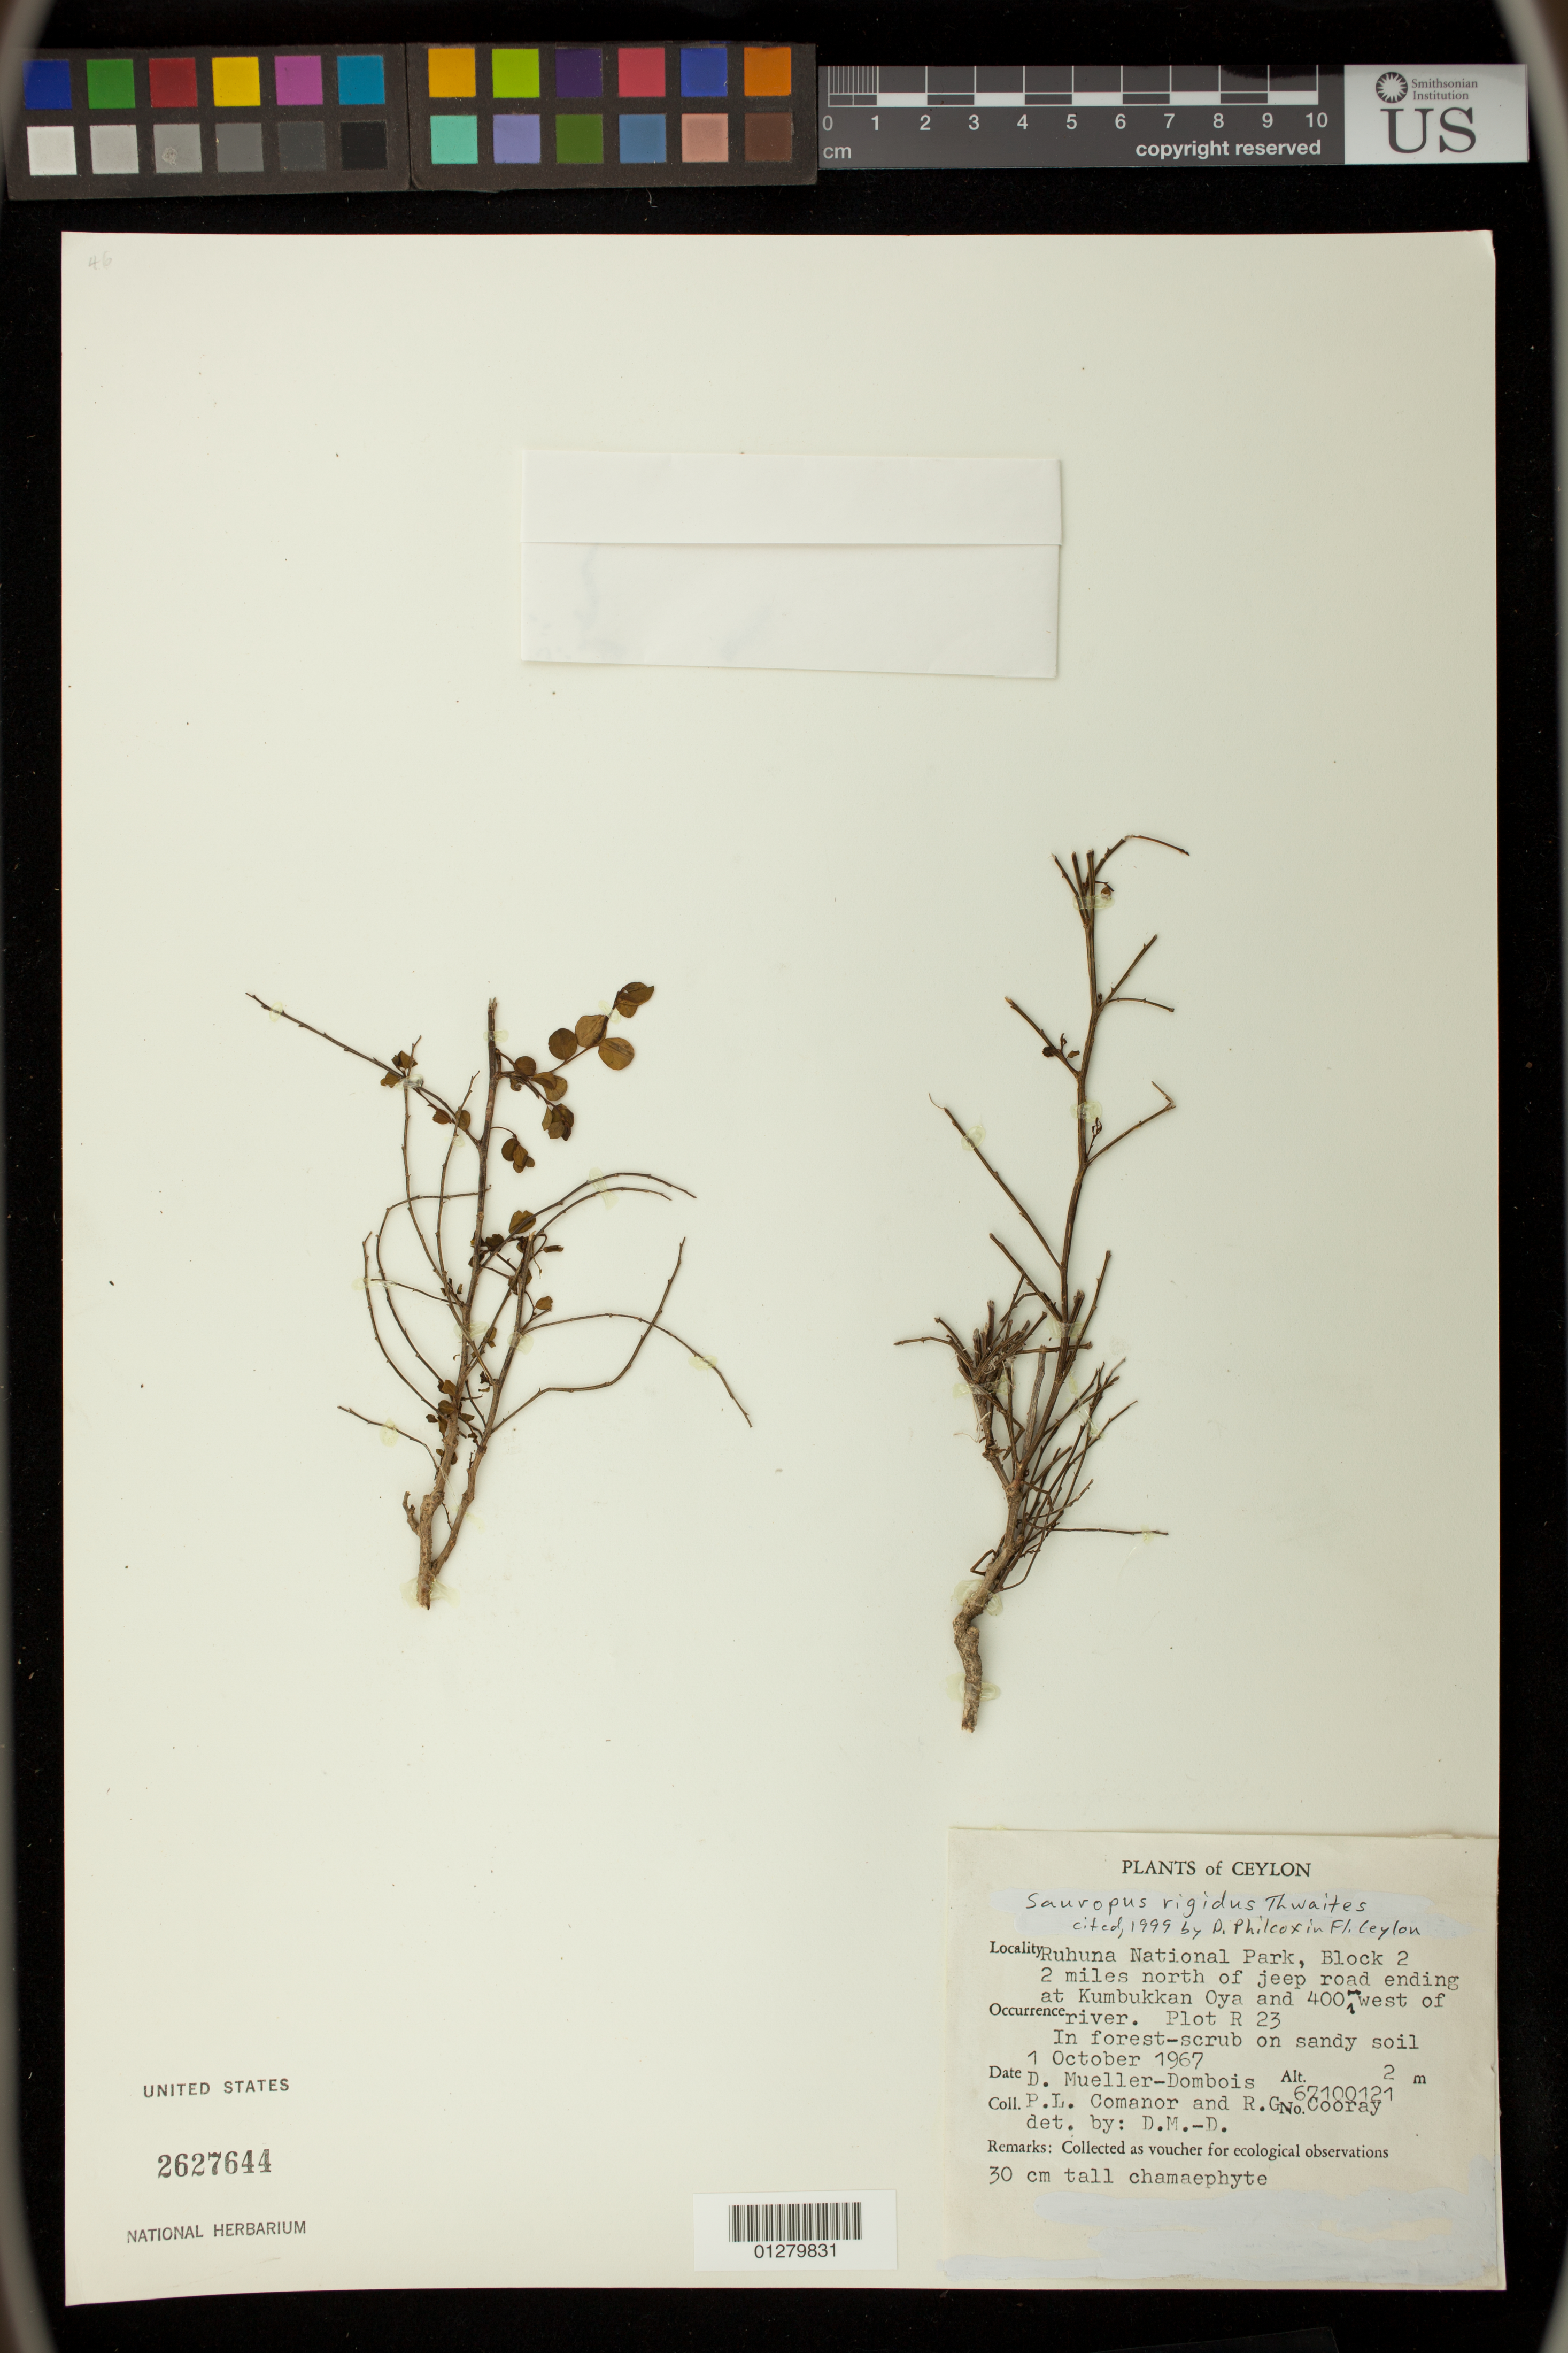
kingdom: Plantae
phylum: Tracheophyta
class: Magnoliopsida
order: Malpighiales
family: Phyllanthaceae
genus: Sauropus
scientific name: Sauropus quadrangularis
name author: (Willd.) Müll. Arg.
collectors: P. Comanor, R. Cooray & D. Mueller-Dombois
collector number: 67100121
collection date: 1967-10-01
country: Sri Lanka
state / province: Southern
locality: Ruhuna National Park, Block 2, 2 miles north of jeep road ending at Kumbukkan Oya and 400m west of river. Plot R 23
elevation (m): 2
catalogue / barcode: US 2627644